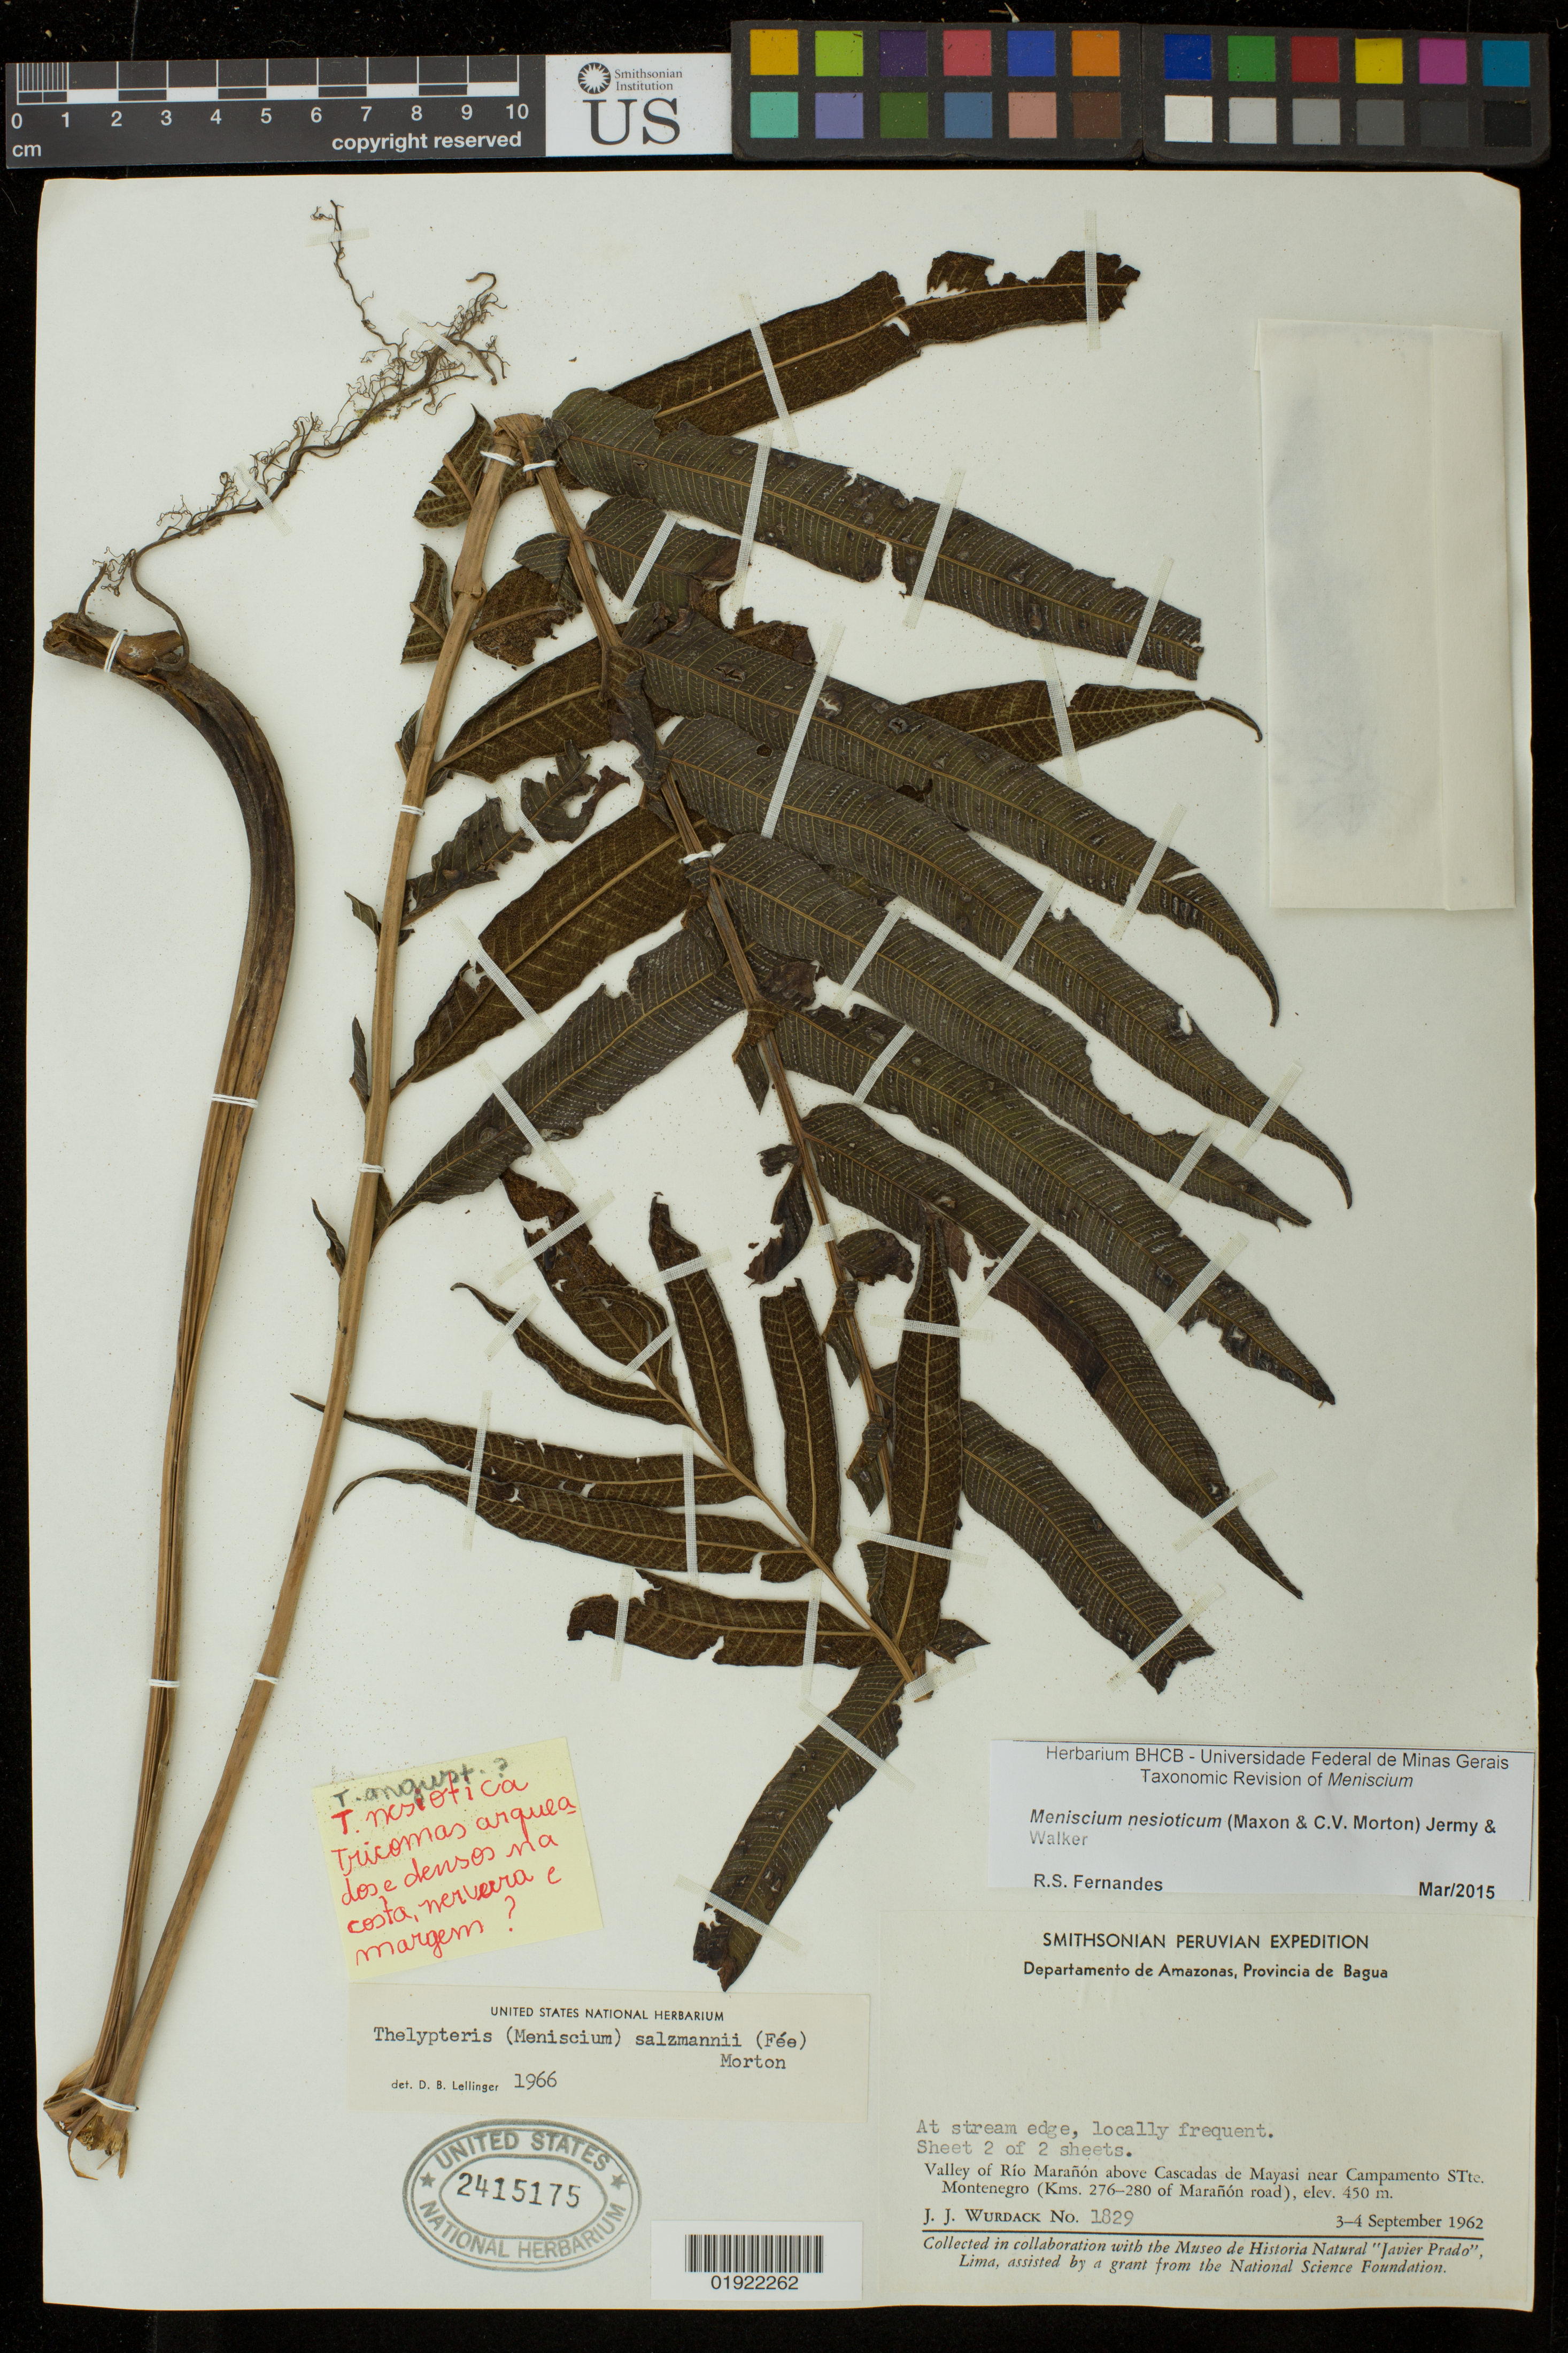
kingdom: Plantae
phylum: Tracheophyta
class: Polypodiopsida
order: Polypodiales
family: Thelypteridaceae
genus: Meniscium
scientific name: Meniscium nesioticum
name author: (Maxon & C.V. Morton) Pic. Serm.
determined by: Fernandes, R. S.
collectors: J. J. Wurdack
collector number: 1829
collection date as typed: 3-4 September 1962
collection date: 1962-09-03/1962-09-04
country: Peru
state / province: Amazonas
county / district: Bagua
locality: Valley of Rio Maranon above Cascades de mayasi near Campamento STte. Montenegro (Kms. 276-280 of Naranon road)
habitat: at stream edge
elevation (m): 450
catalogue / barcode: US 2415175